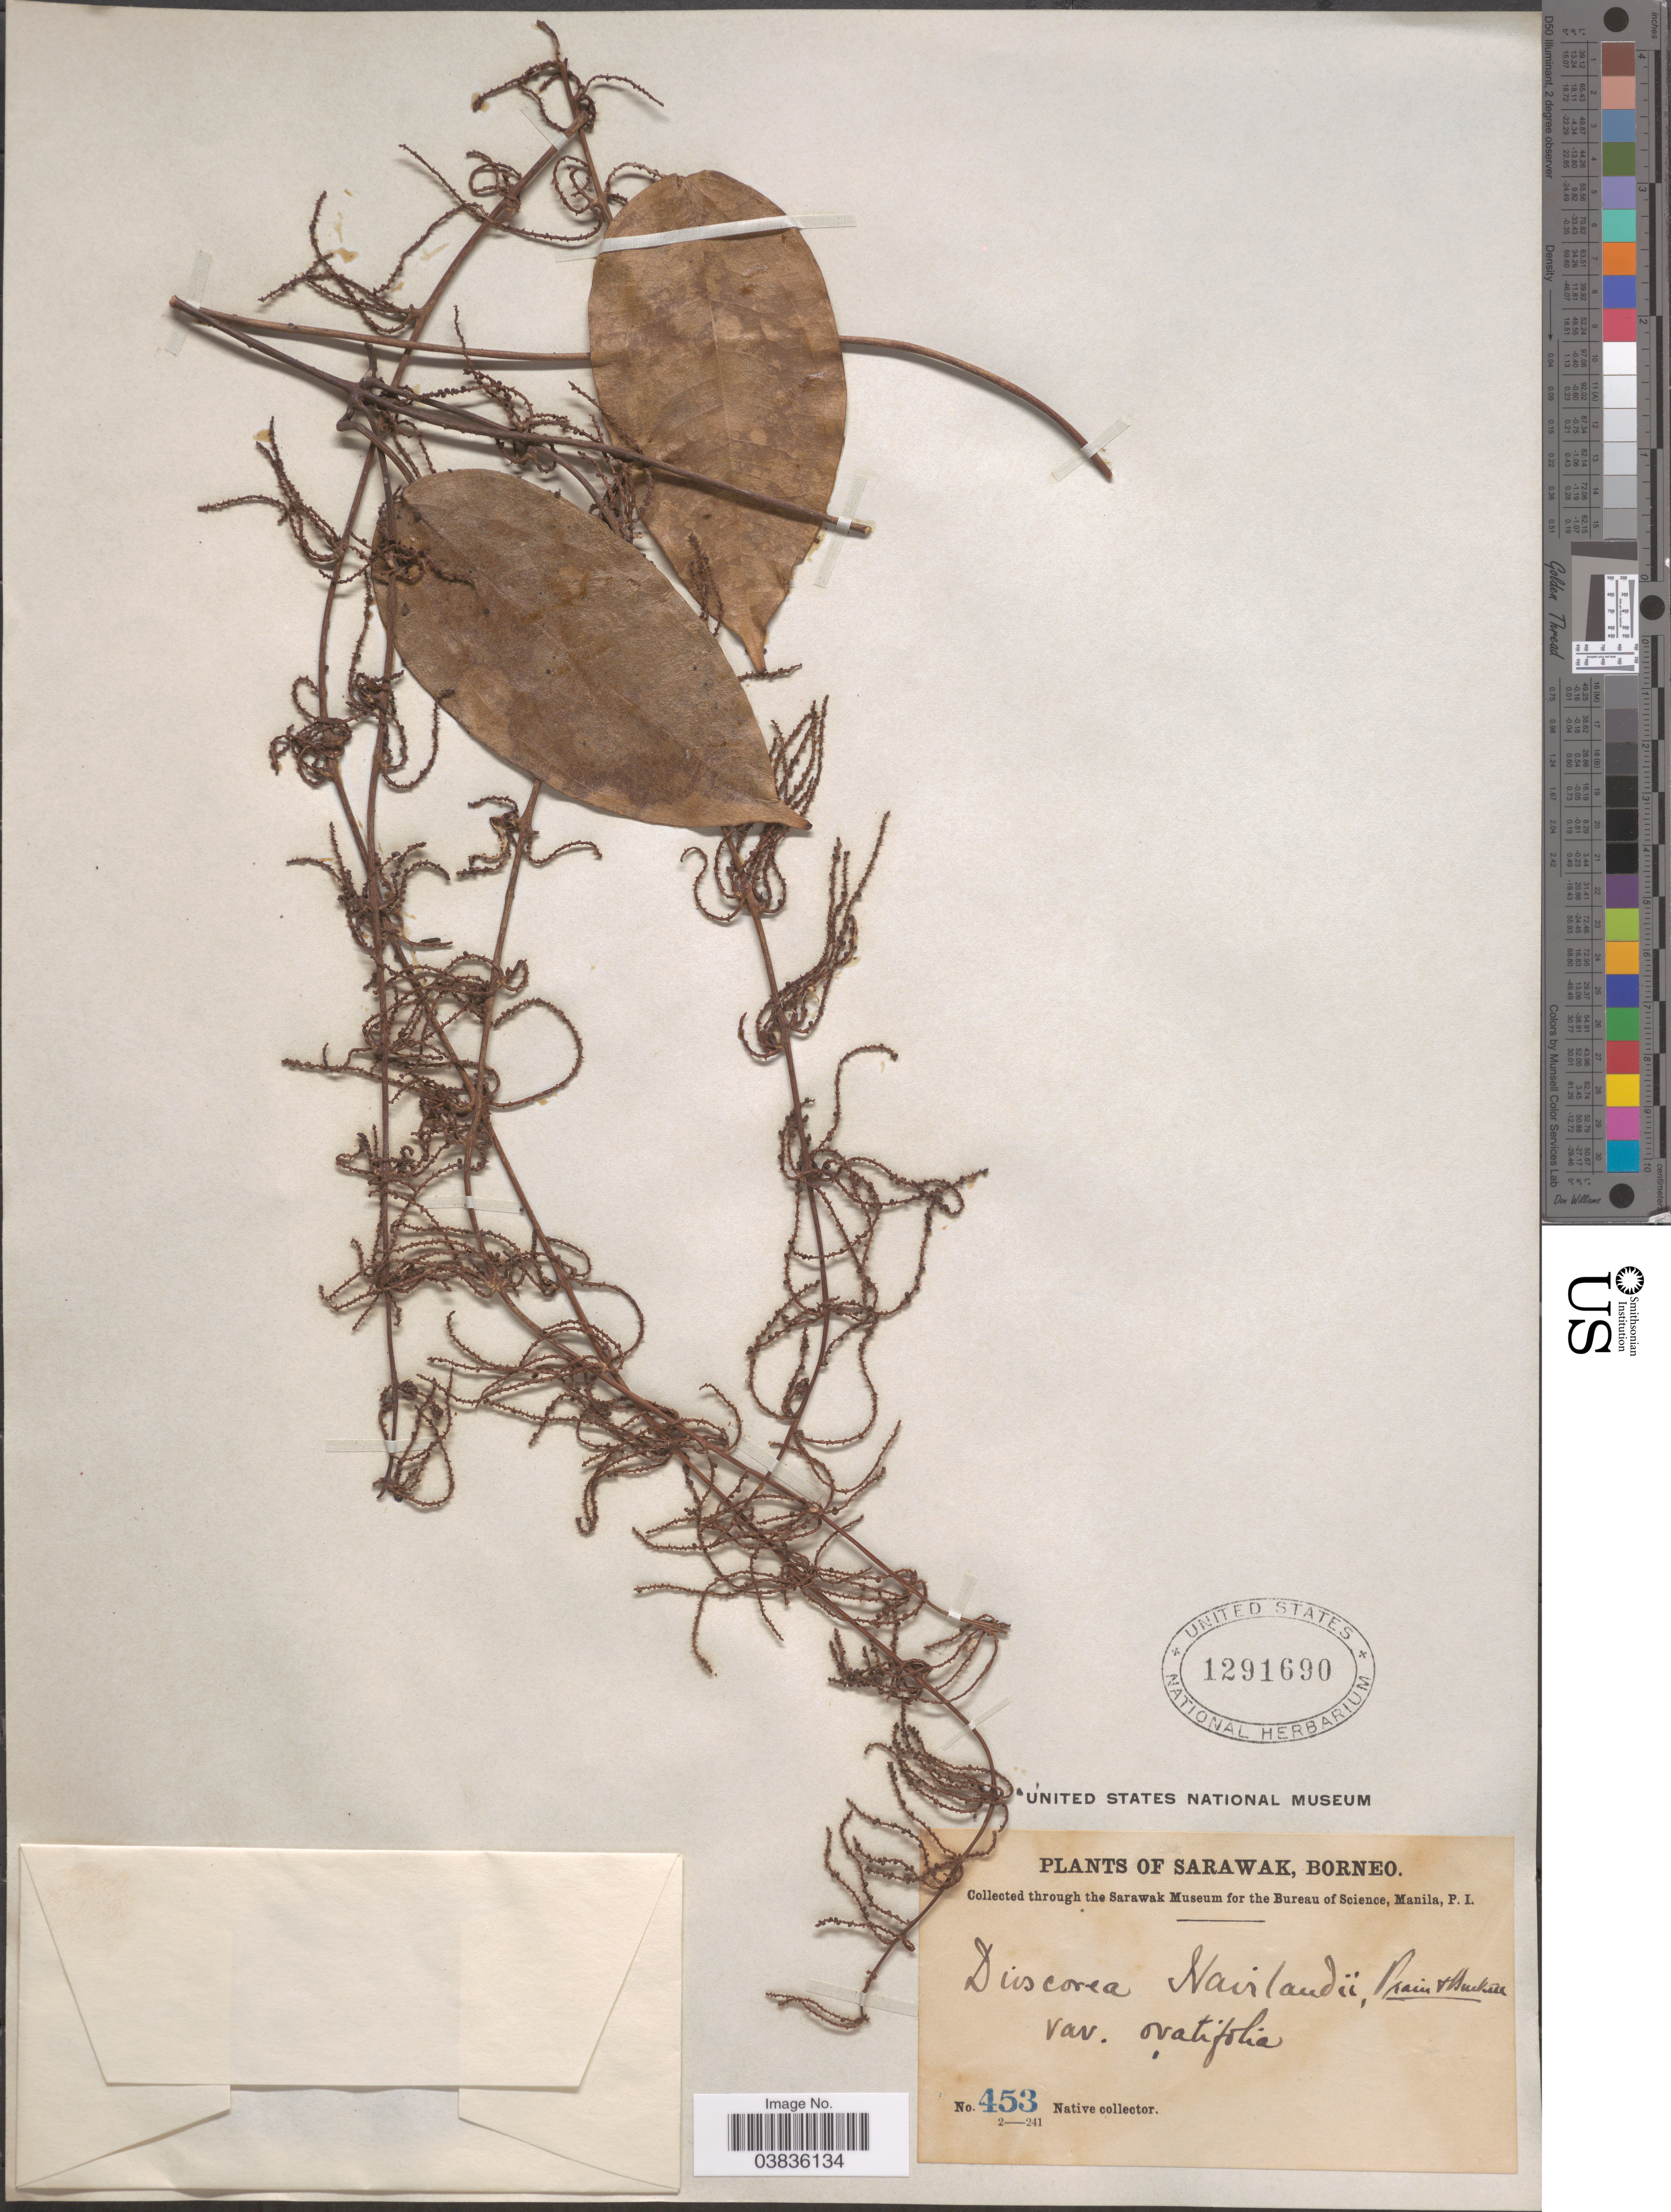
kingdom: Plantae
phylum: Tracheophyta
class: Liliopsida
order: Dioscoreales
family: Dioscoreaceae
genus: Dioscorea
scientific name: Dioscorea havilandii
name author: Prain & Burkill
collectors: Native collector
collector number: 453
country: Malaysia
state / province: Sarawak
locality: Borneo.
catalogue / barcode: US 1291690